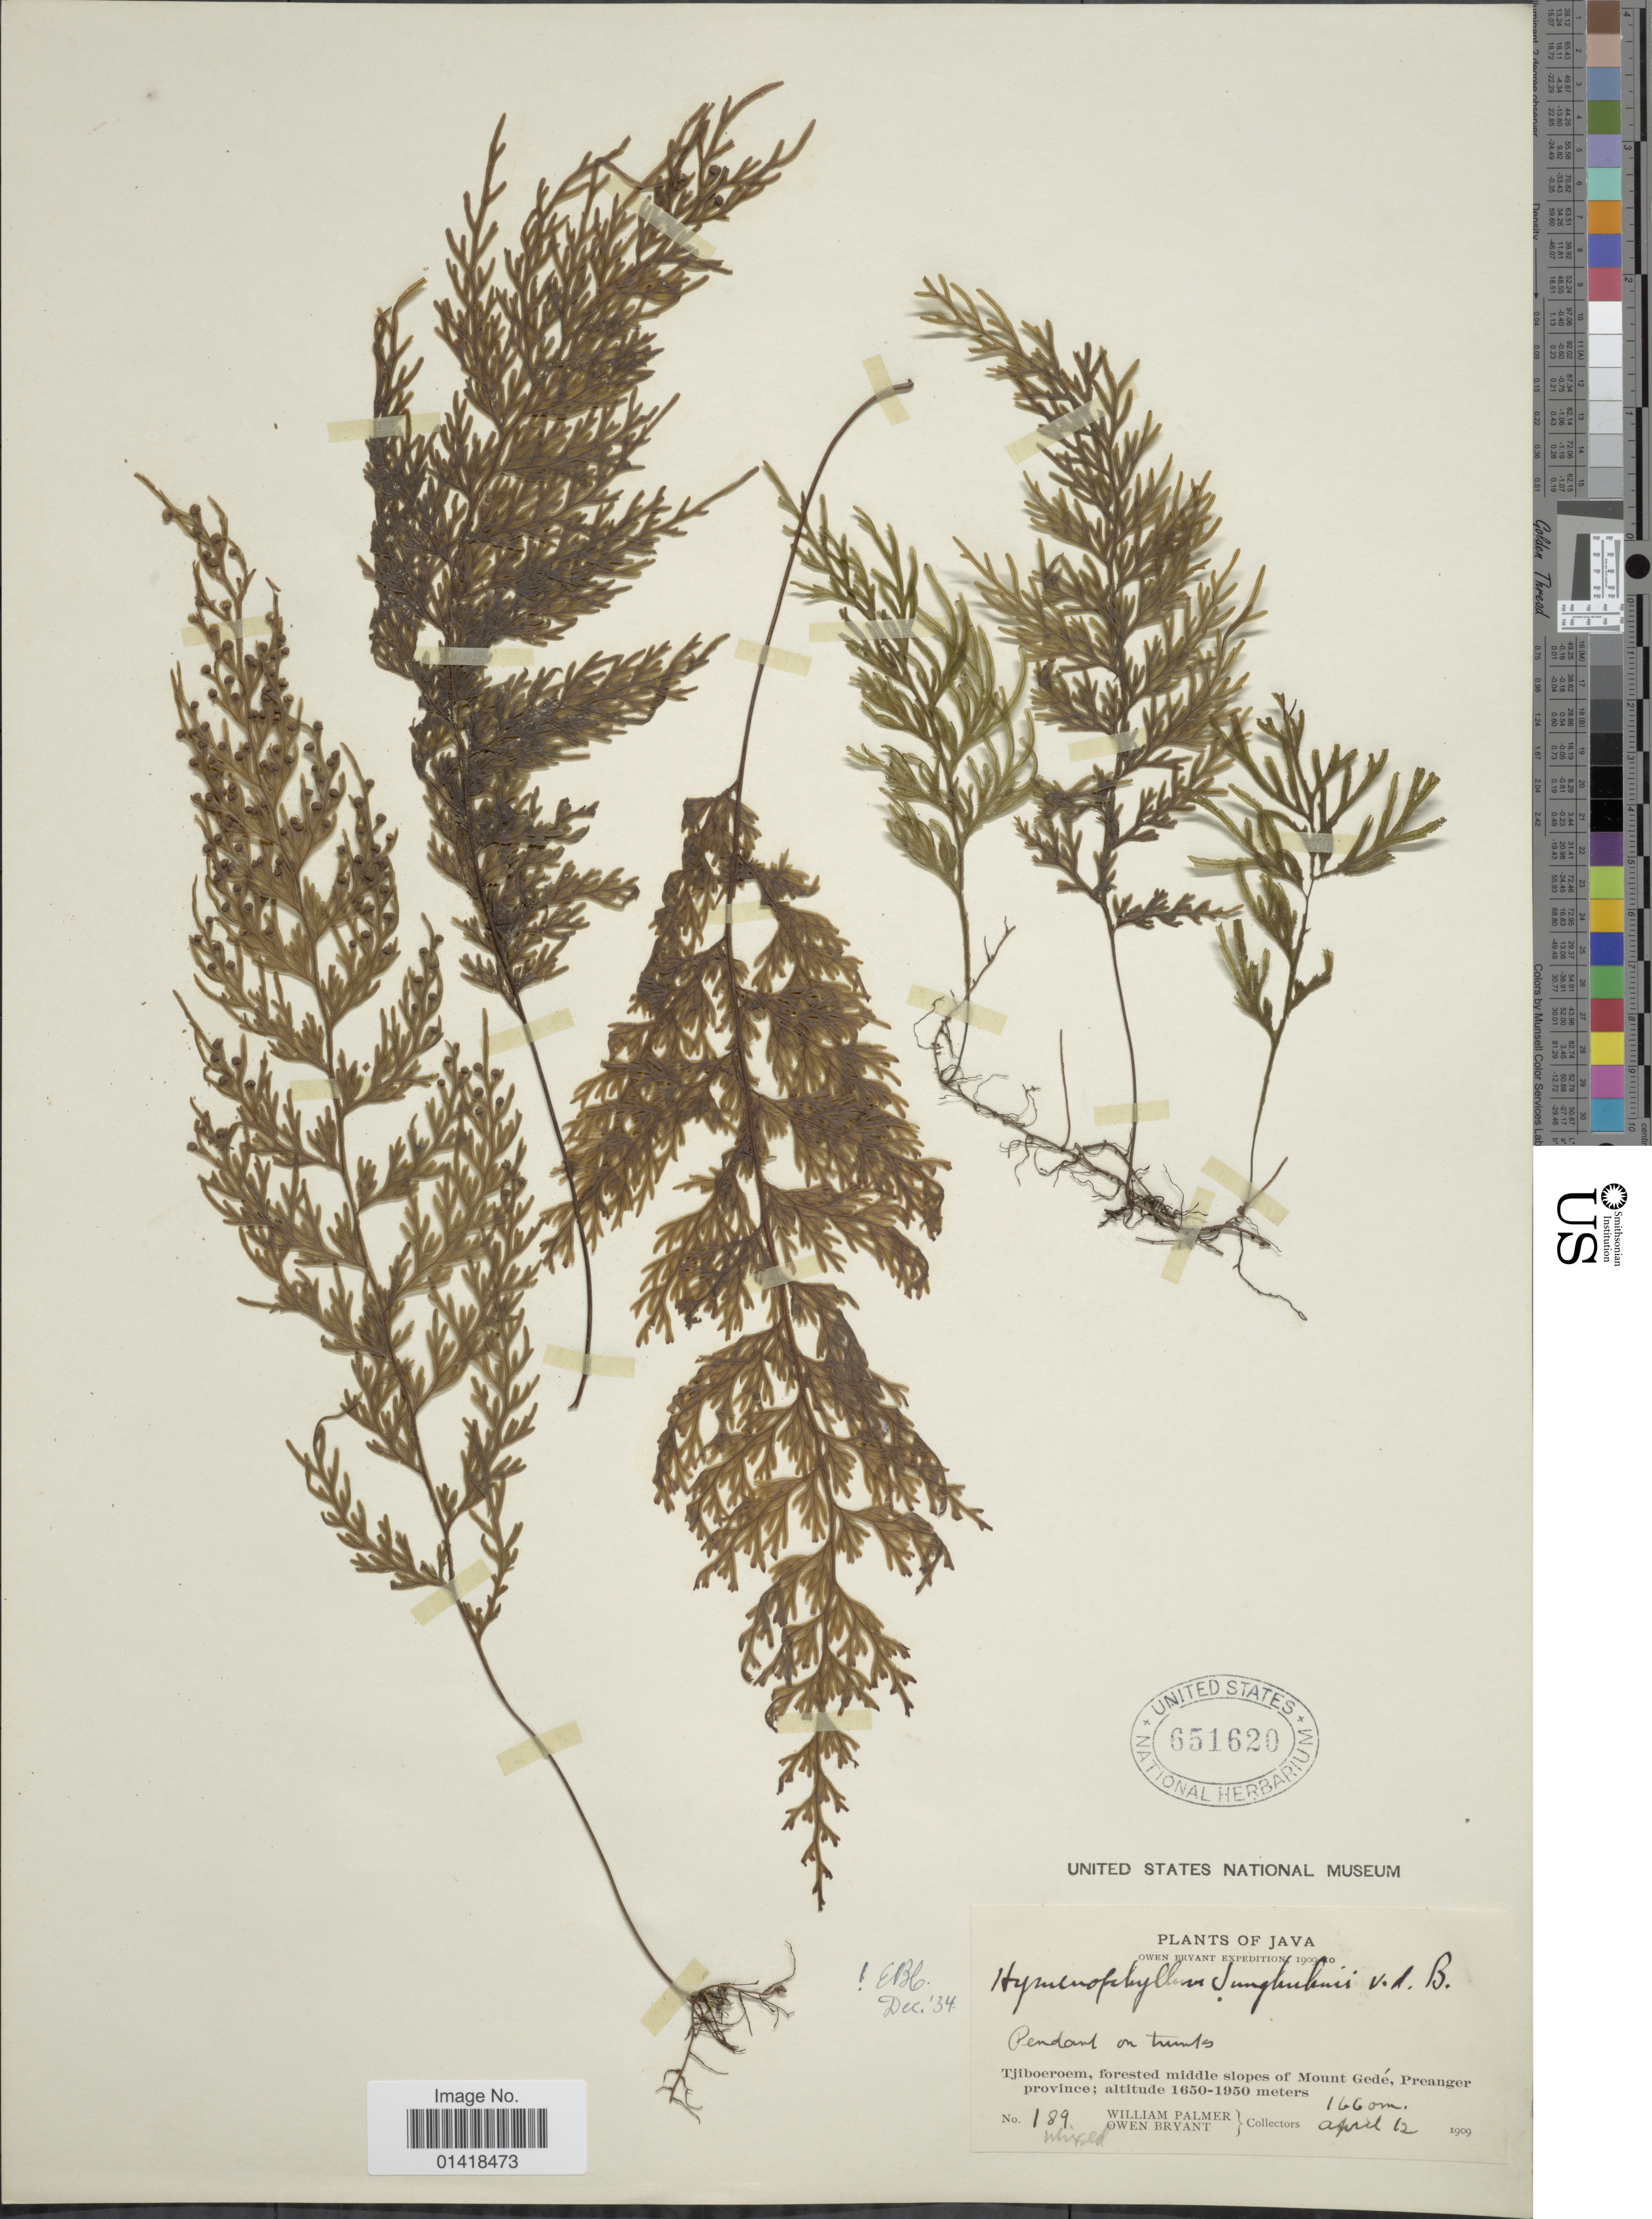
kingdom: Plantae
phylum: Tracheophyta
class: Polypodiopsida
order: Hymenophyllales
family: Hymenophyllaceae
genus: Hymenophyllum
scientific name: Hymenophyllum junghuhnii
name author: Bosch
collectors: W. Palmer & O. Bryant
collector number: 189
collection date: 1909-04-12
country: Indonesia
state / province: Java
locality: Tjiboeroem, forested middle slopes of Mount Gede, Preanger province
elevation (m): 1650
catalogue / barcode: US 651620